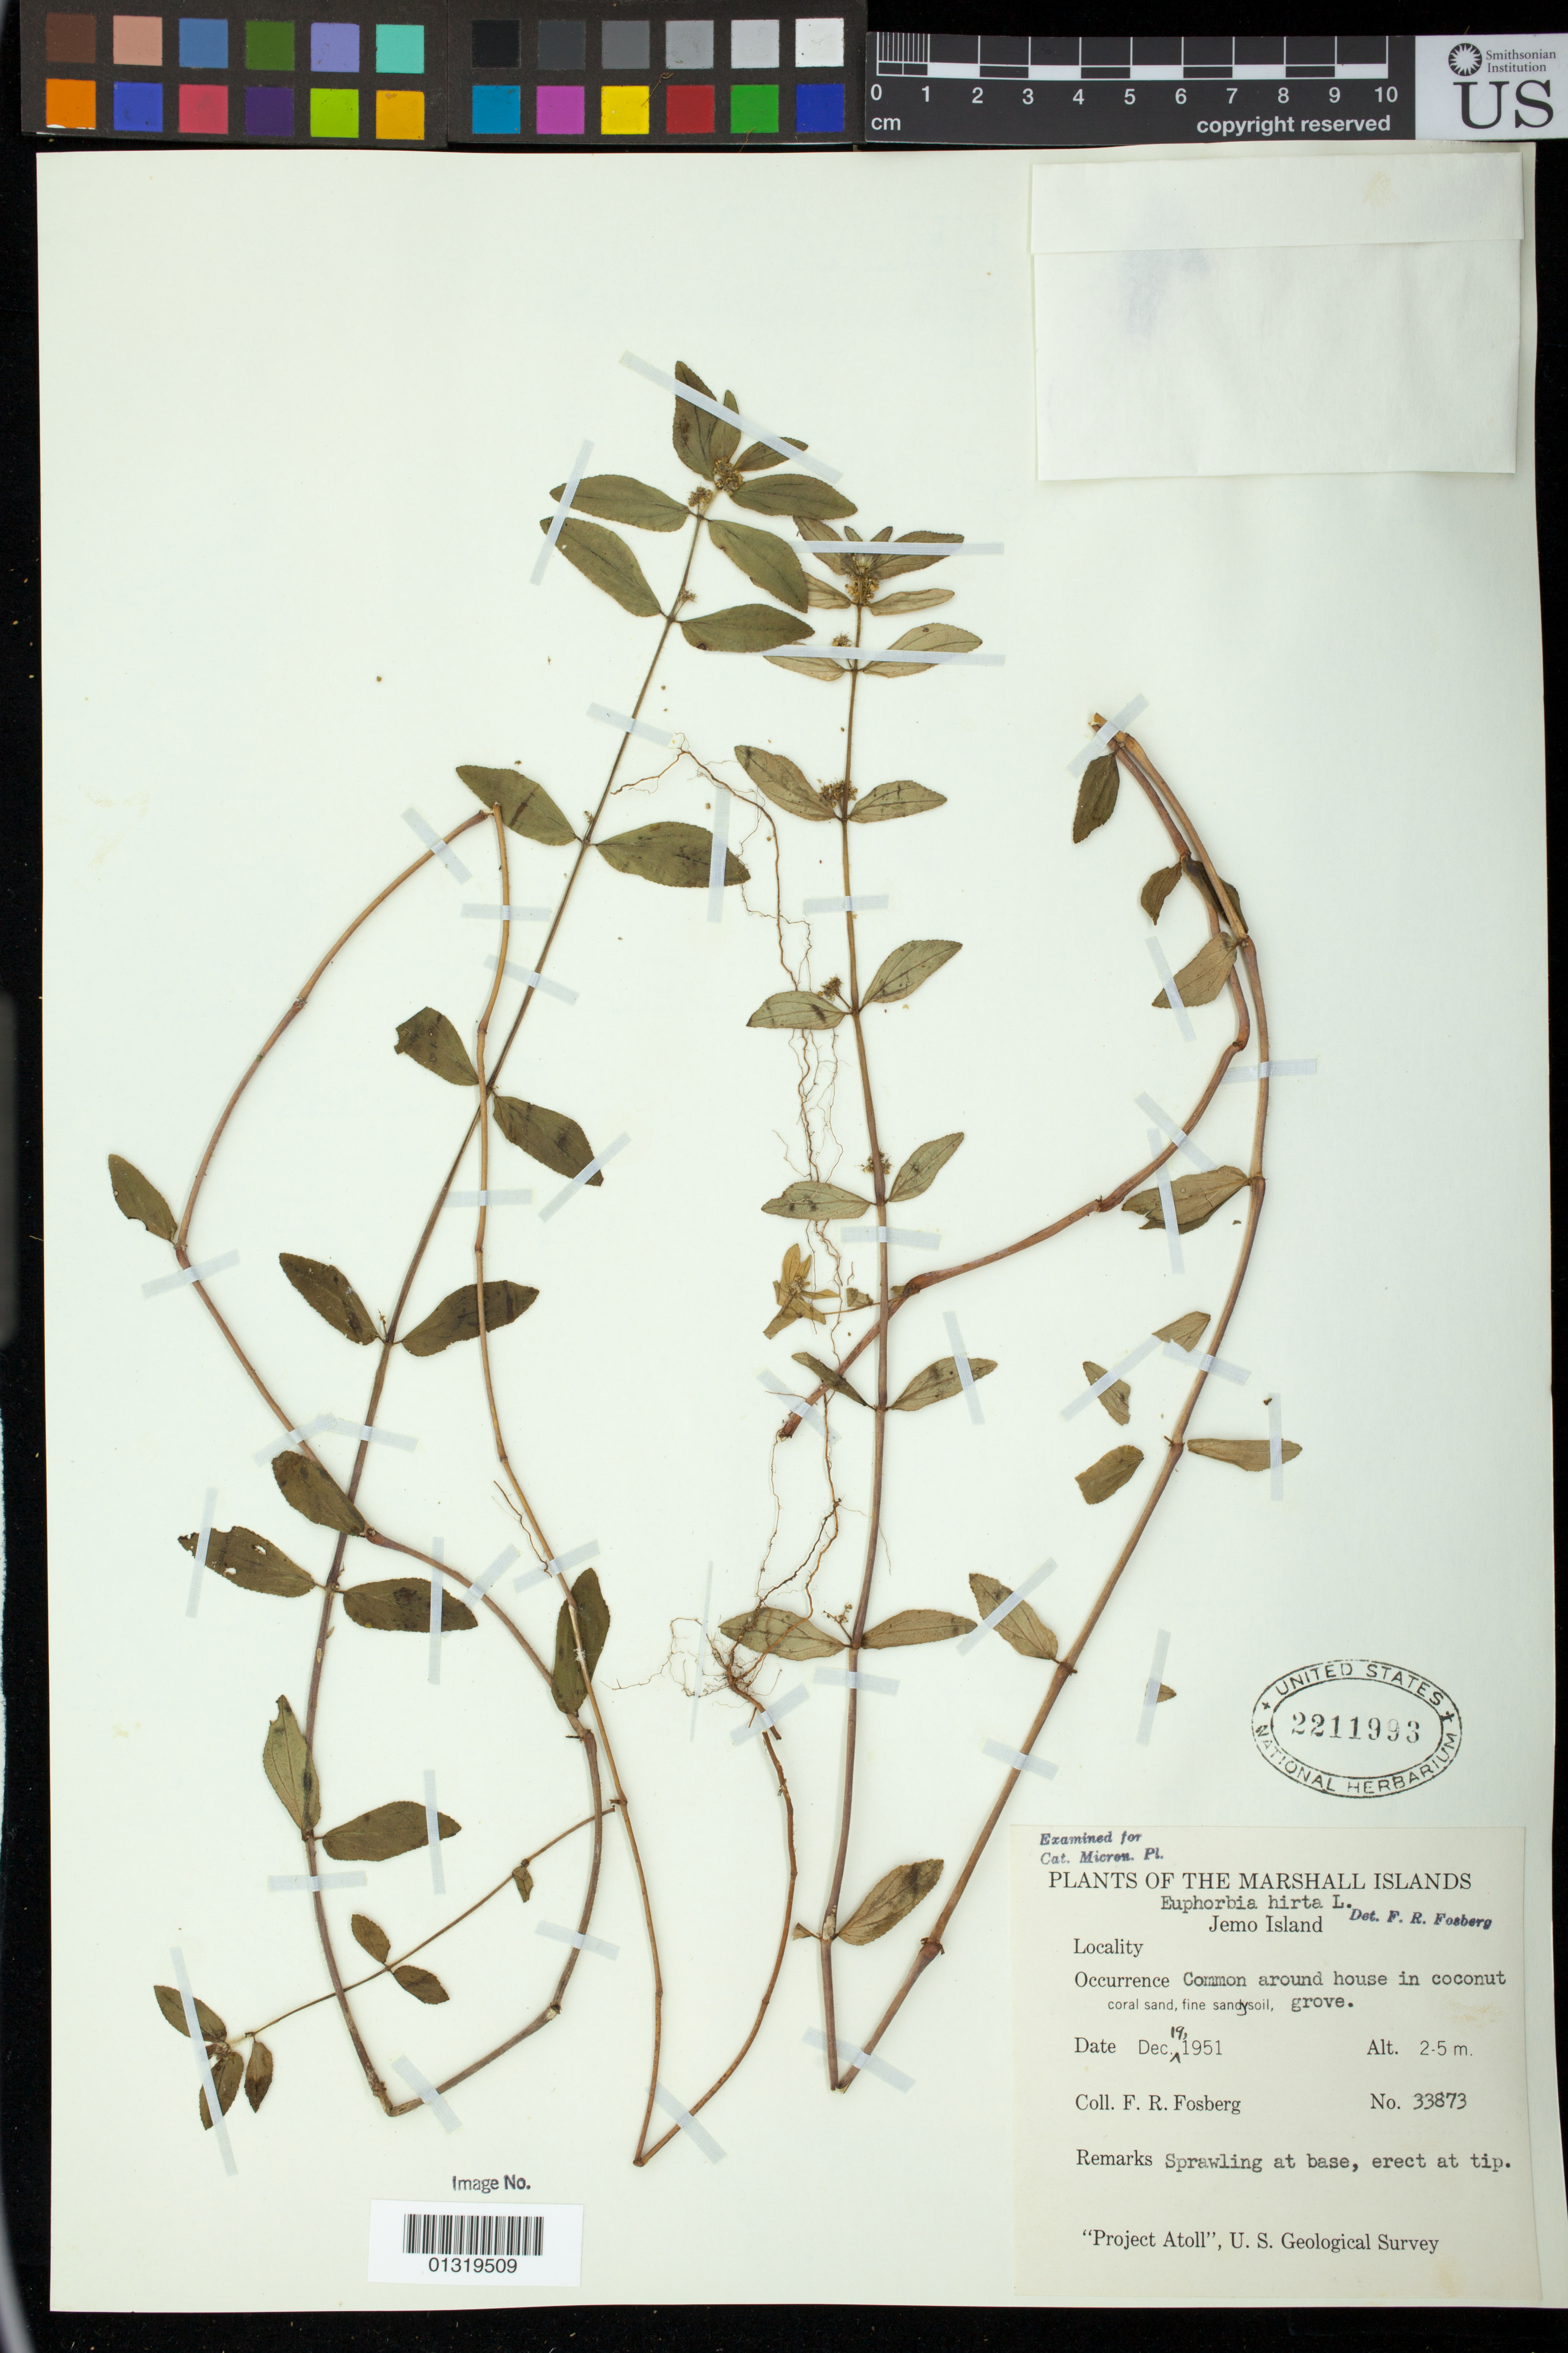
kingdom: Plantae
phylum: Tracheophyta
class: Magnoliopsida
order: Malpighiales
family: Euphorbiaceae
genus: Euphorbia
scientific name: Euphorbia hirta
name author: L.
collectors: F. R. Fosberg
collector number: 33873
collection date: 1951-12-19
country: Marshall Islands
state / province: Jemo Island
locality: around house in coconut grove.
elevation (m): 2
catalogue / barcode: US 2211993